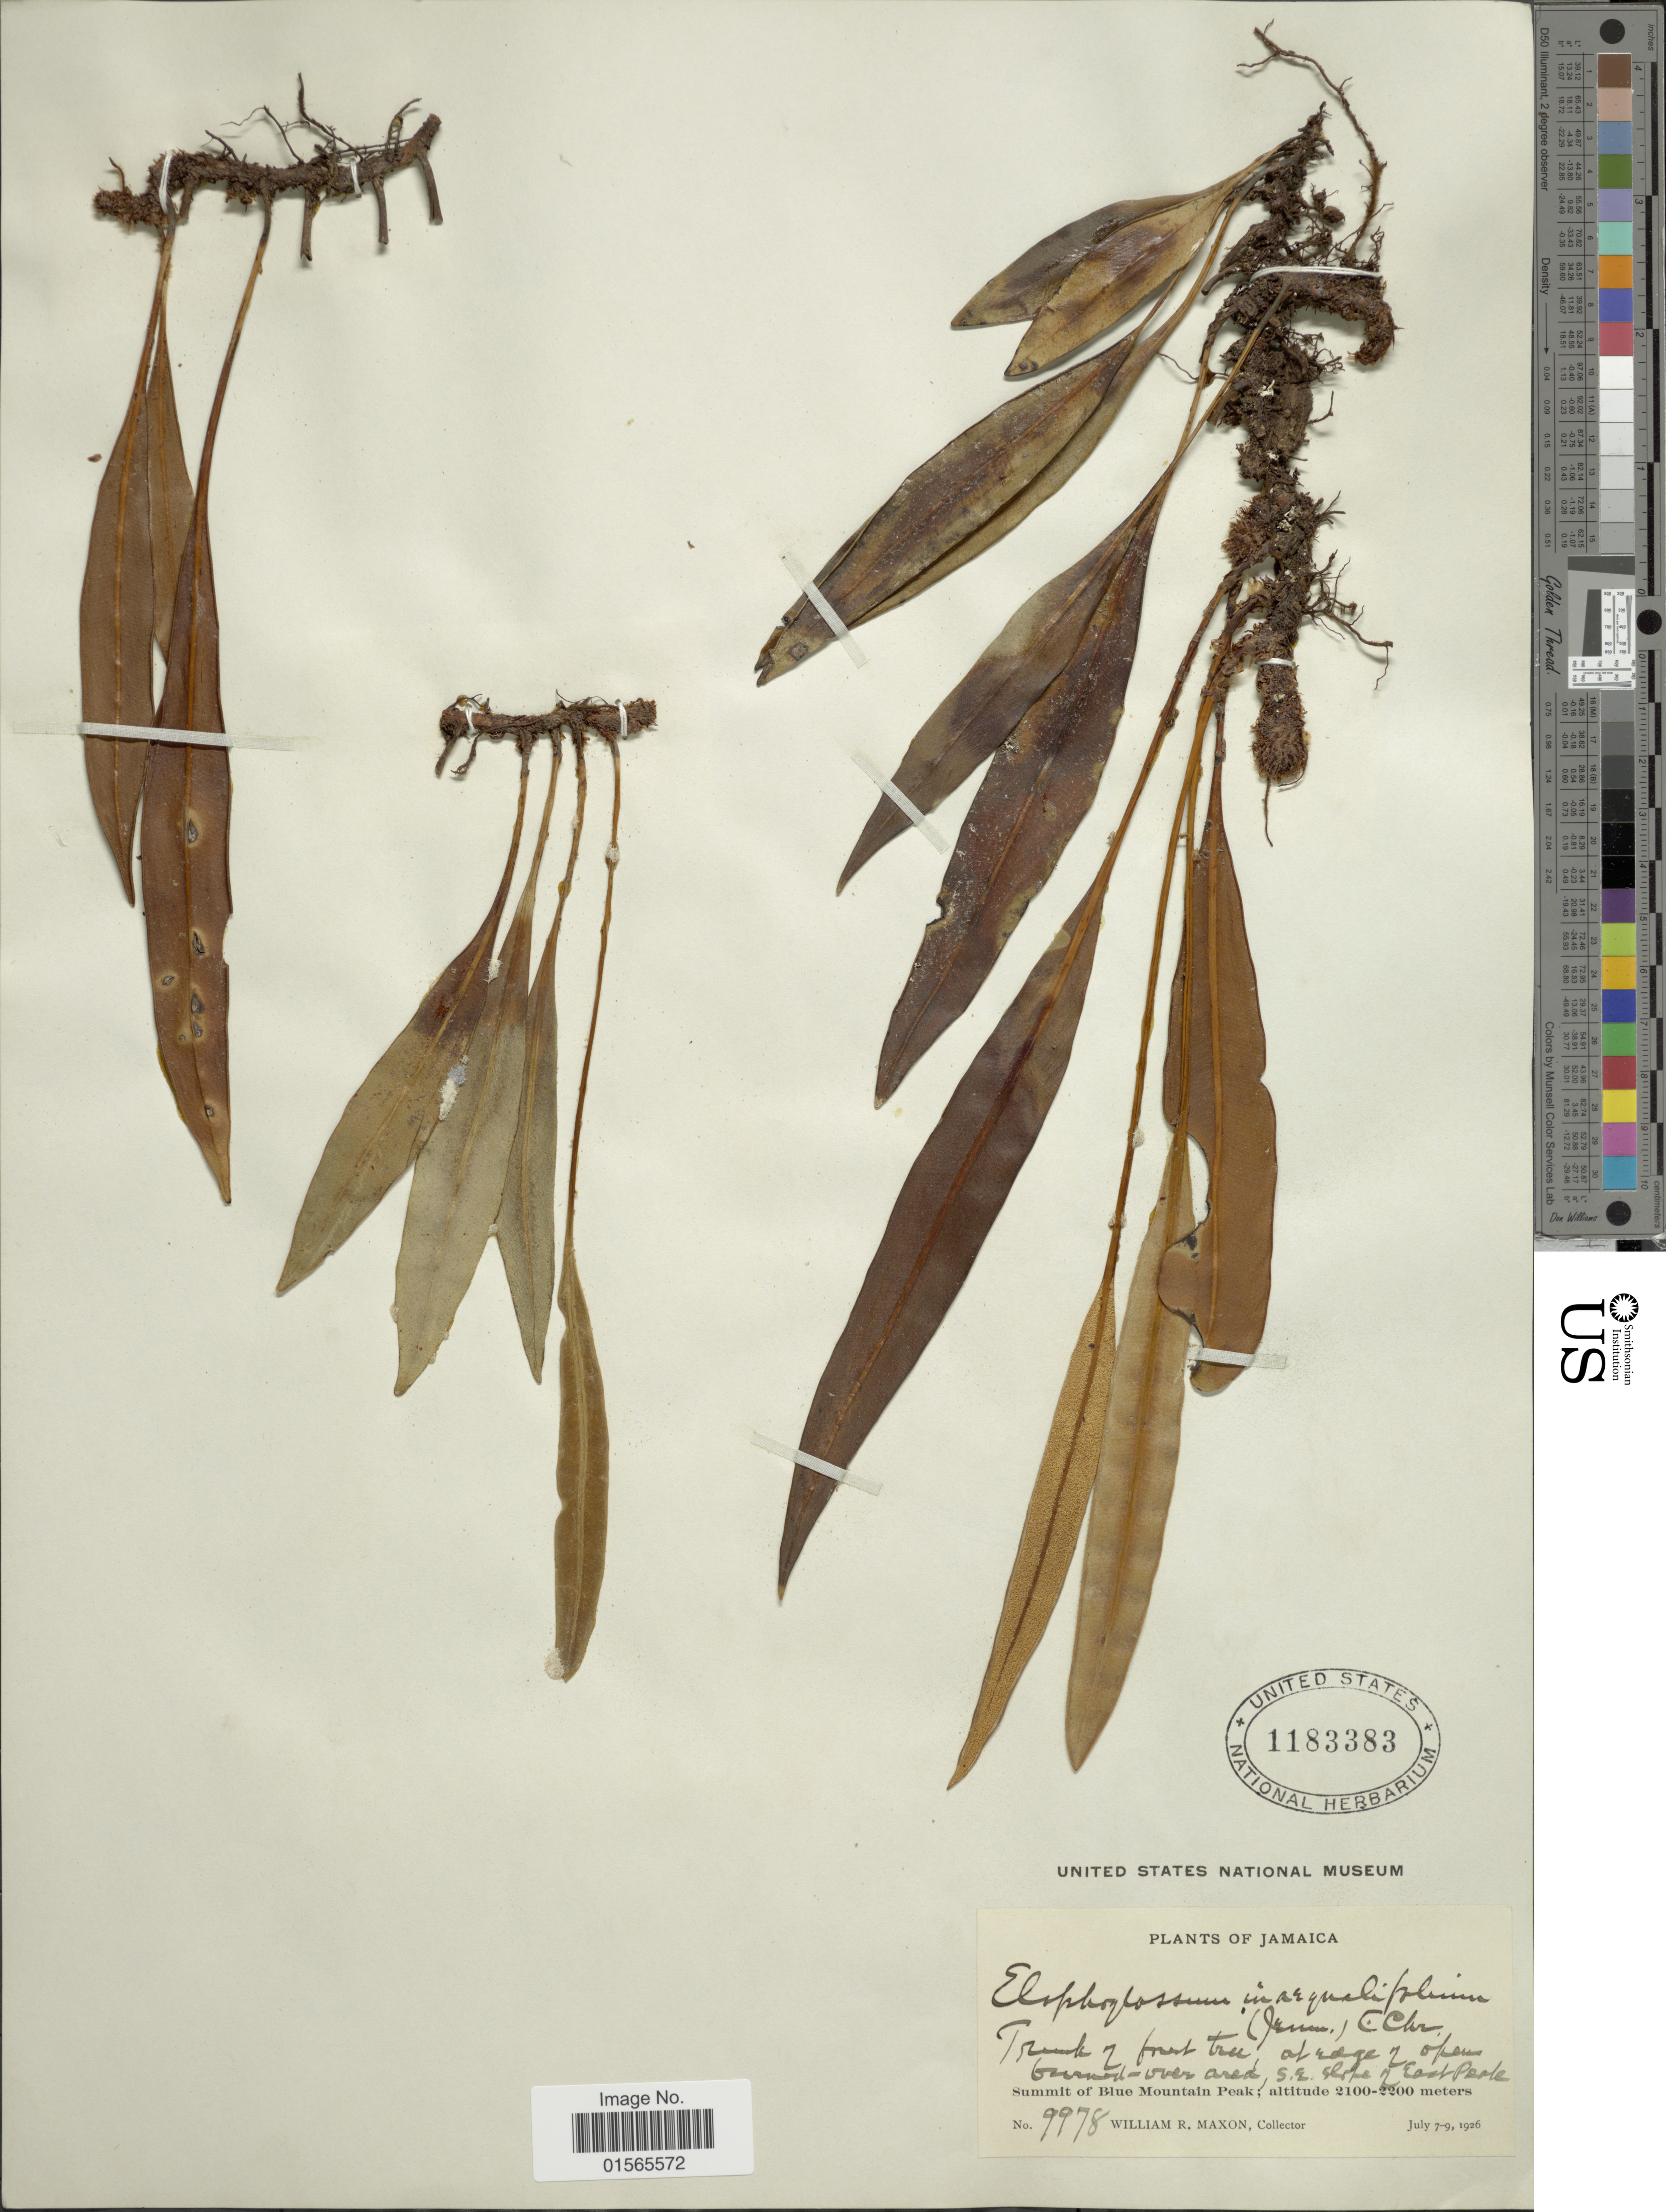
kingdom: Plantae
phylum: Tracheophyta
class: Polypodiopsida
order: Polypodiales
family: Dryopteridaceae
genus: Elaphoglossum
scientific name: Elaphoglossum inaequalifolium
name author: (Jenman) C. Chr.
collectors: W. R. Maxon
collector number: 9978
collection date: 1926-07-07/1926-07-09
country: Jamaica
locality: Trunk of forest tree, at edge of open burned-over arfea, S.E. slope of East Pearle, Summit of Blue Mountain Peak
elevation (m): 2100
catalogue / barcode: US 1183383